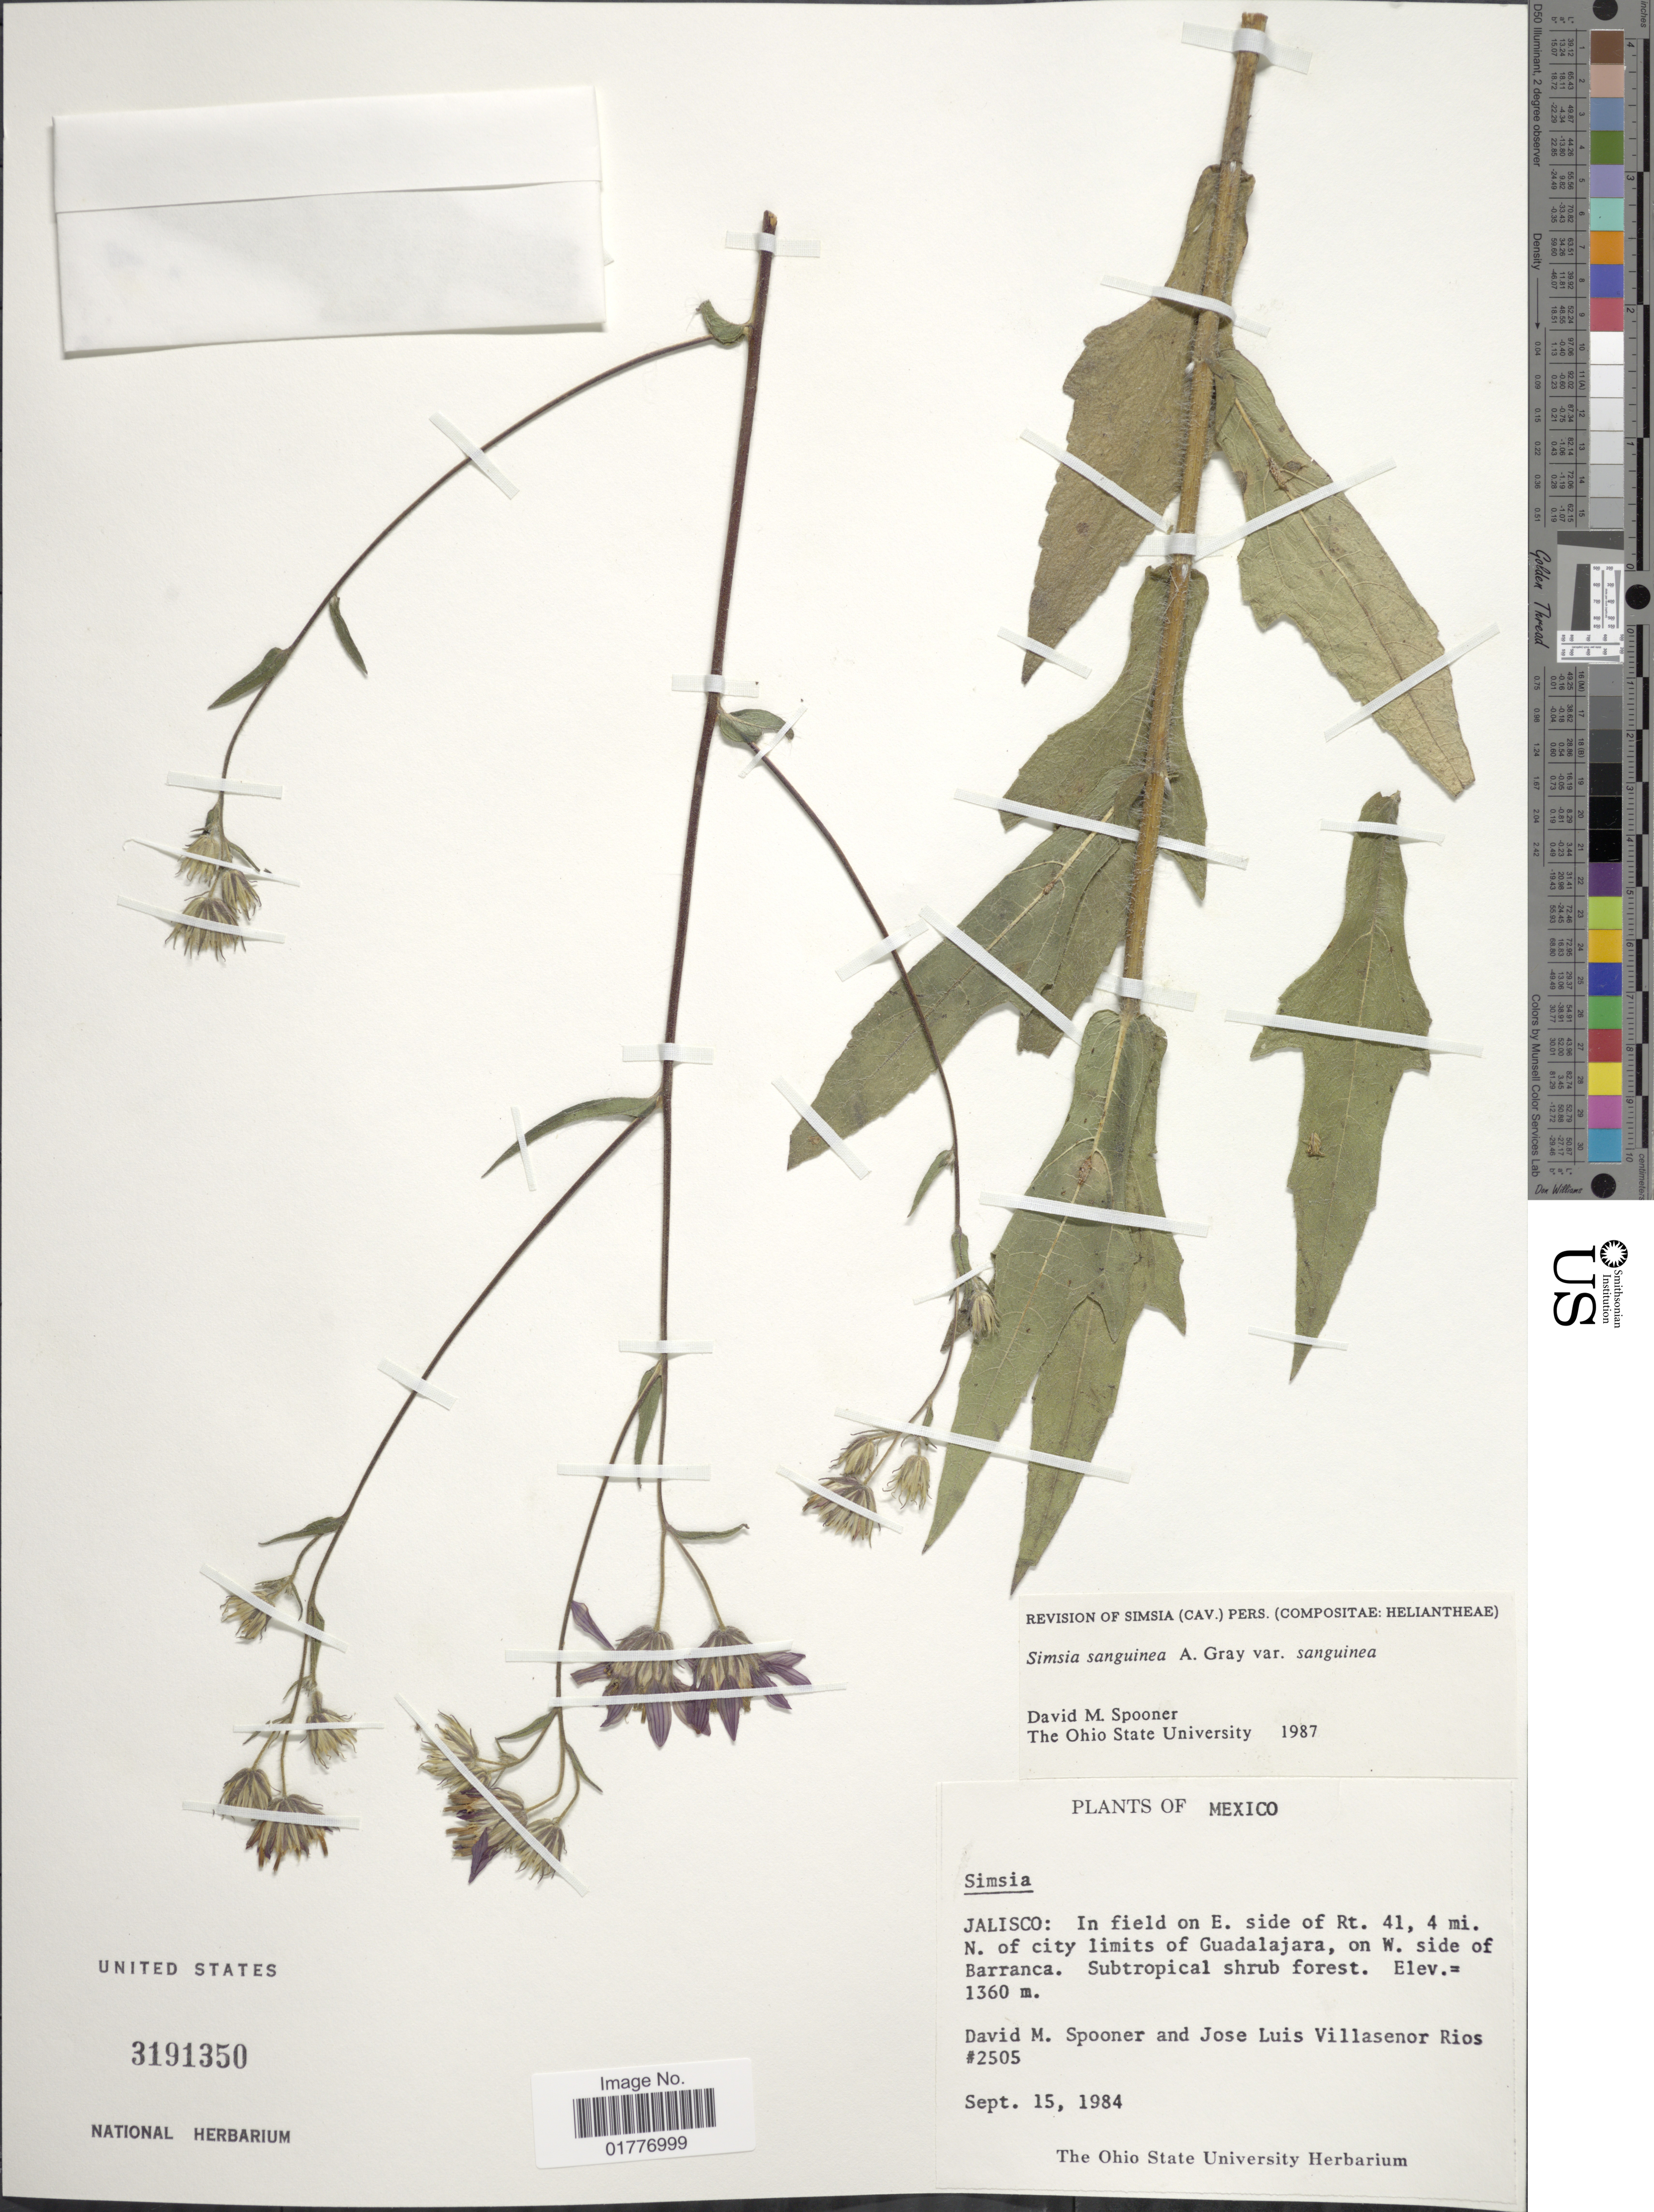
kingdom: Plantae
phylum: Tracheophyta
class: Magnoliopsida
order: Asterales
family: Asteraceae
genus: Simsia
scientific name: Simsia sanguinea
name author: A. Gray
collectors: D. Spooner & J. L. Villasenor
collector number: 2505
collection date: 1984-09-15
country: Mexico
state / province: Jalisco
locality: Jalisco: In field on E. side of RT. 41, 4 mi. N. of city limits of Guadalajara, on W. side of Barranca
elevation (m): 1360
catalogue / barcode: US 3191350